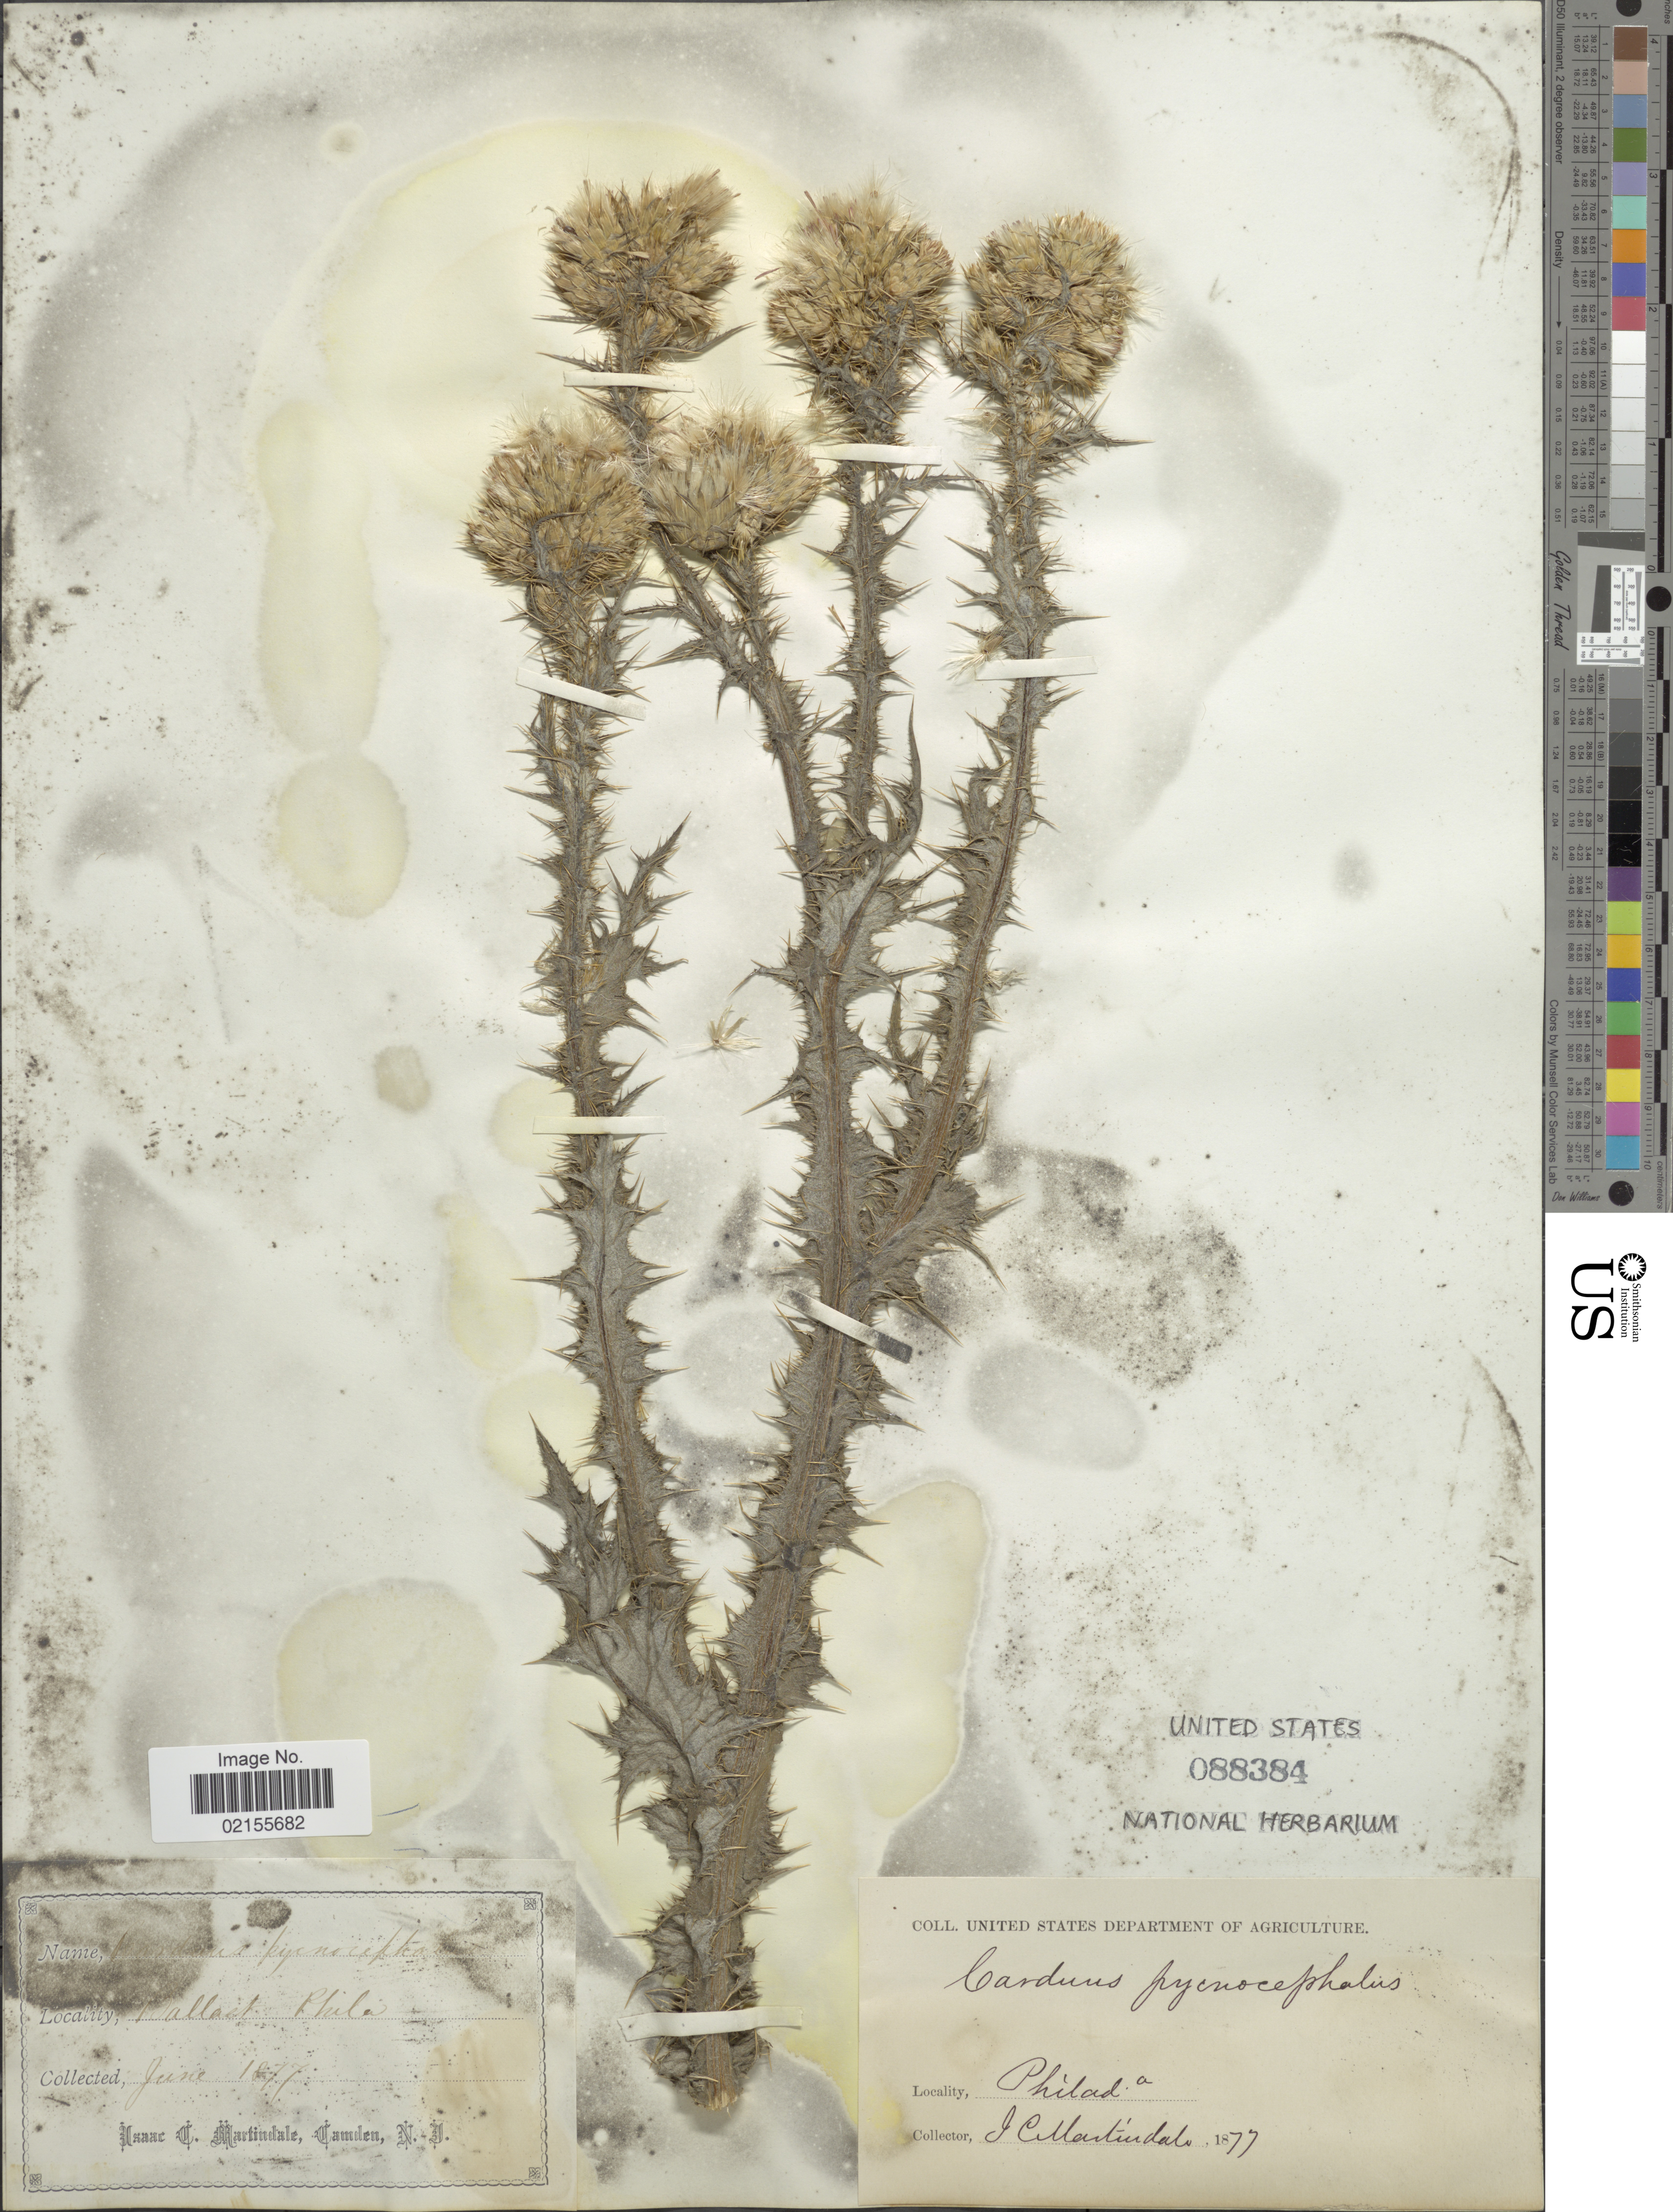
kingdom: Plantae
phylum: Tracheophyta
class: Magnoliopsida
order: Asterales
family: Asteraceae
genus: Carduus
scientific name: Carduus pycnocephalus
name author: L.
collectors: I. C. Martindale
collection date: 1877-06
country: United States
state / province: Pennsylvania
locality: Ballast, Philadelphia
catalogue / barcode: US 88384